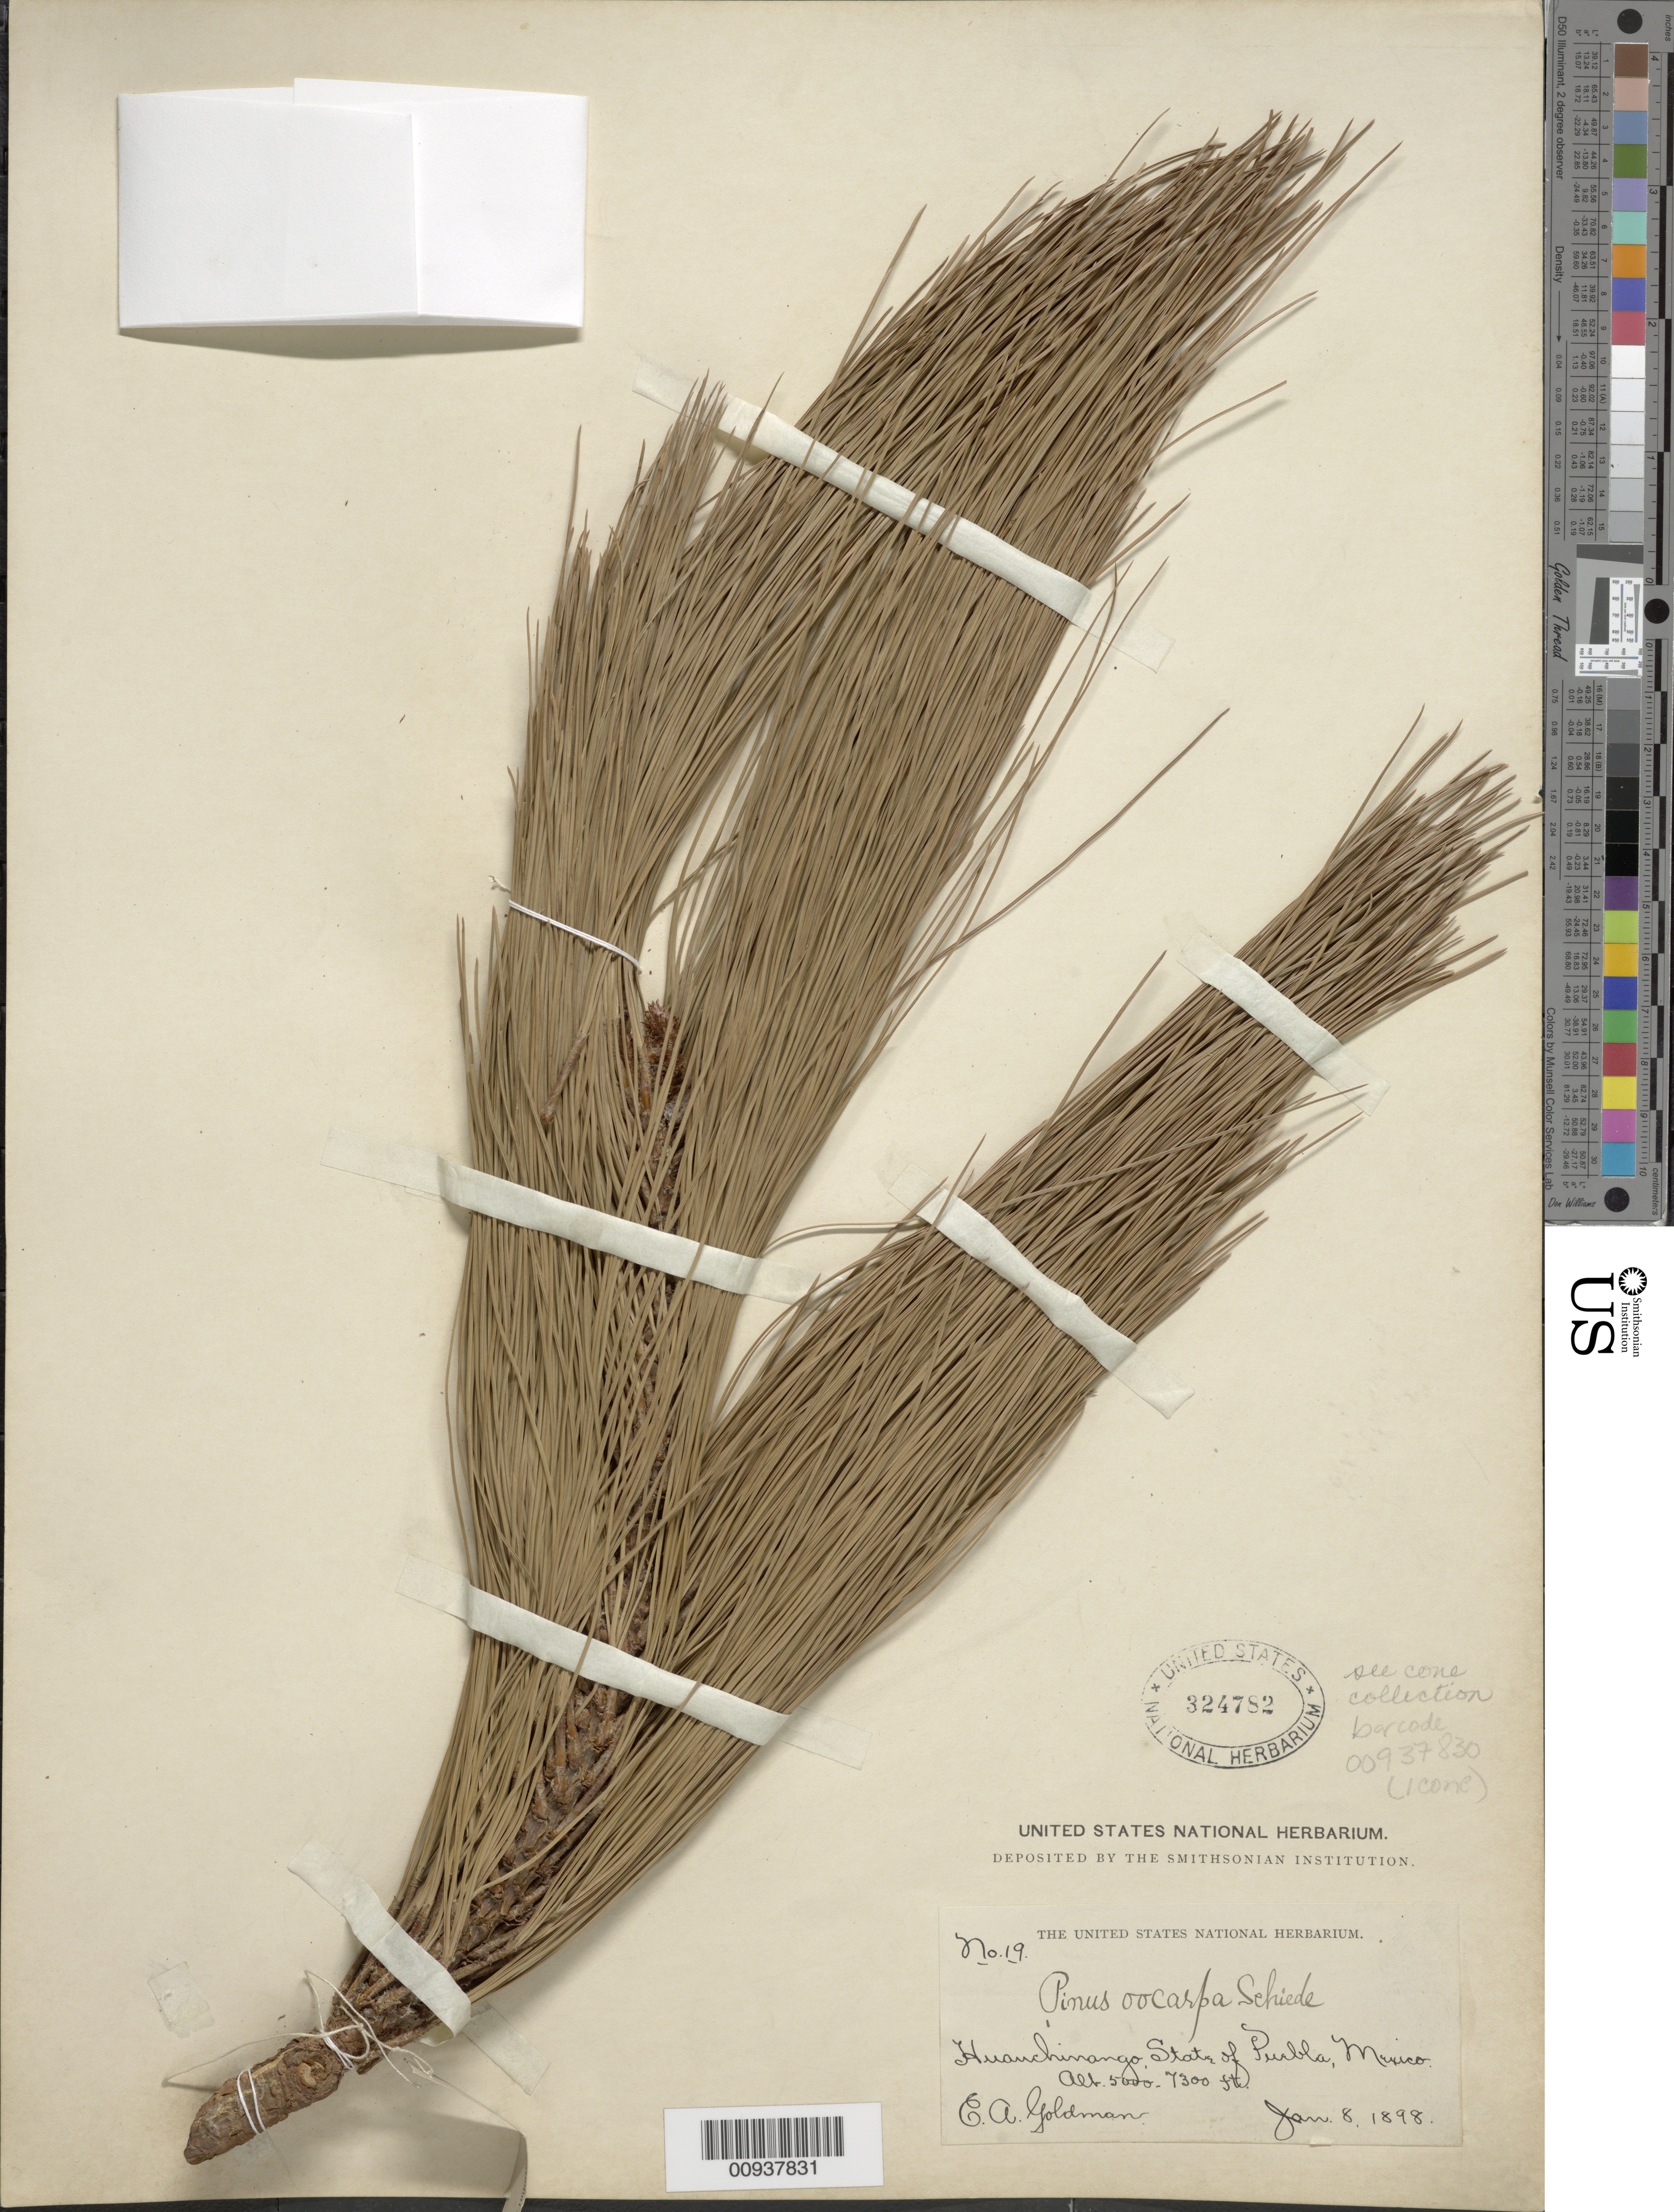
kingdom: Plantae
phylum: Tracheophyta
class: Pinopsida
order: Pinales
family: Pinaceae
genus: Pinus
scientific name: Pinus oocarpa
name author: Schiede ex Schltdl.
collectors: E. A. Goldman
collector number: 19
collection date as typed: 08 Jan 1898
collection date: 1898-01-08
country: Mexico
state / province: Puebla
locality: Huachinango.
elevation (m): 1524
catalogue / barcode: US 324782